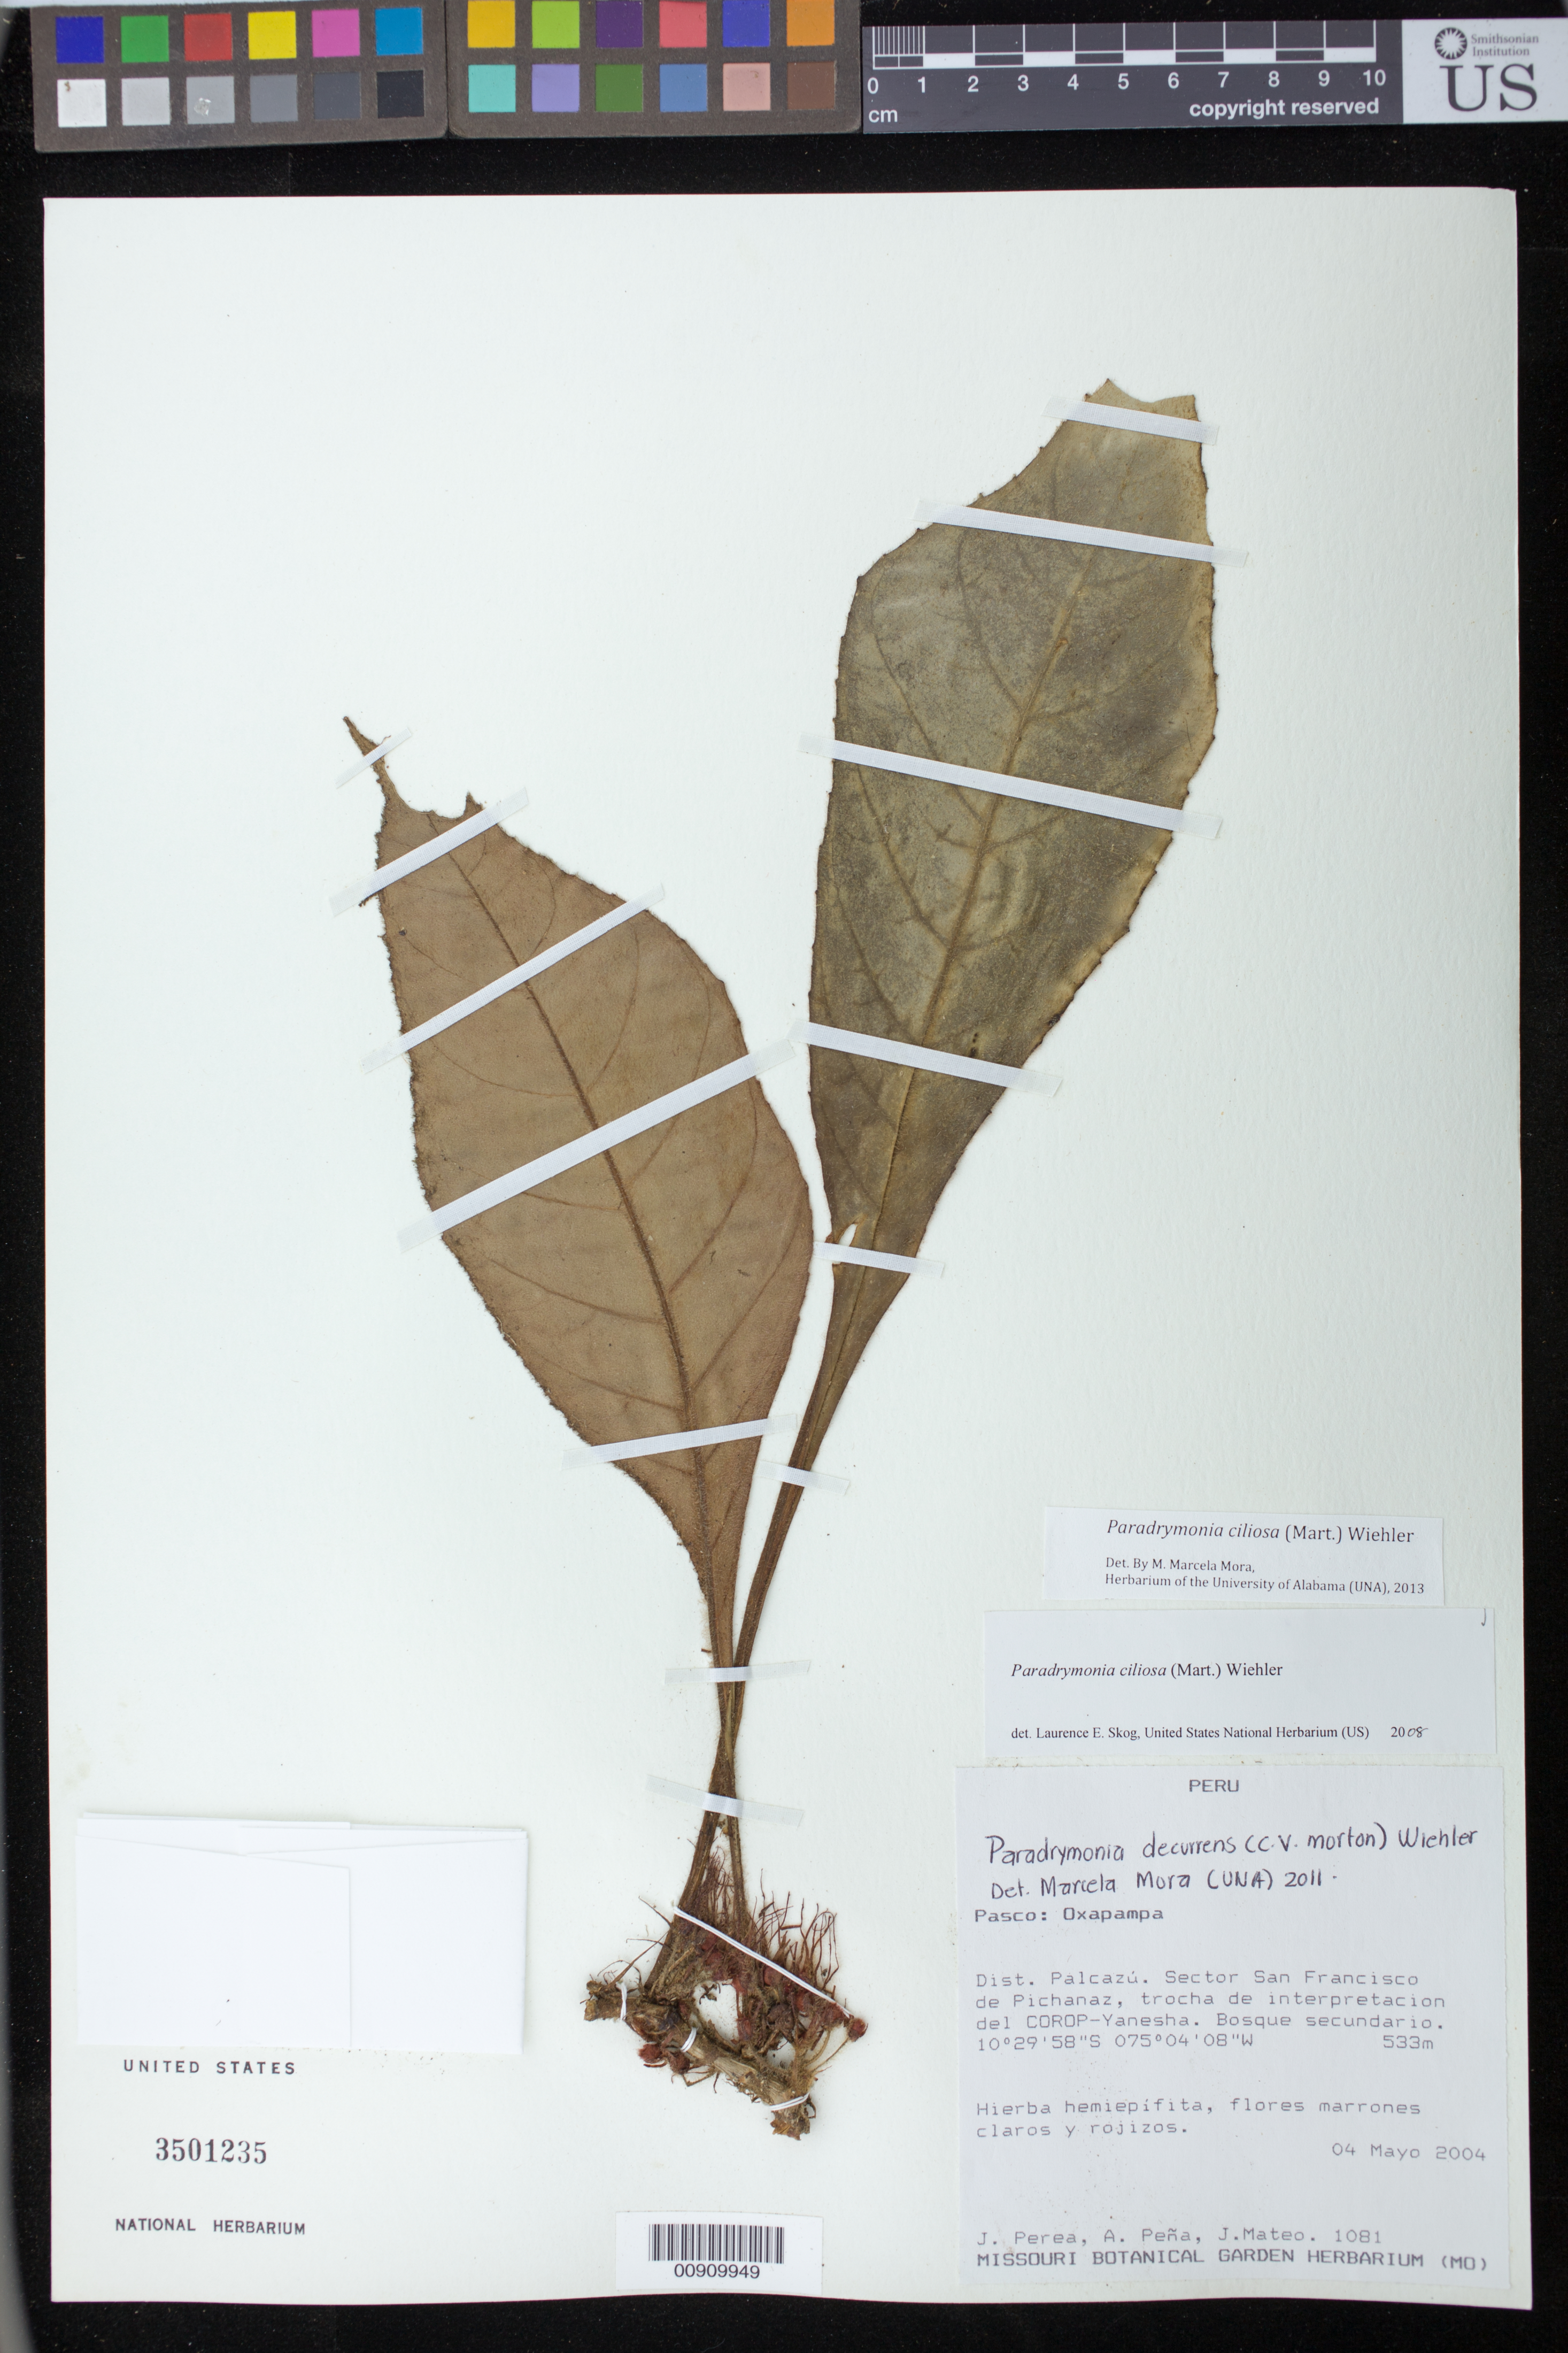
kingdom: Plantae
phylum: Tracheophyta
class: Magnoliopsida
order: Lamiales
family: Gesneriaceae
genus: Paradrymonia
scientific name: Paradrymonia ciliosa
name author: (Mart.) Wiehler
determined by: Skog, Laurence E.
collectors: J. Perea, A. Peña & J. Mateo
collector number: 1081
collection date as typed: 04 May 2004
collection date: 2004-05-04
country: Peru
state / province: Pasco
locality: Pasco: Oxapampa. Dist. Palcazú. Sector San Francisco de Pichanaz, trocha de interpretacion del COROP-Yanesha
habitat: Bosque secundario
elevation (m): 533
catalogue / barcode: US 3501235